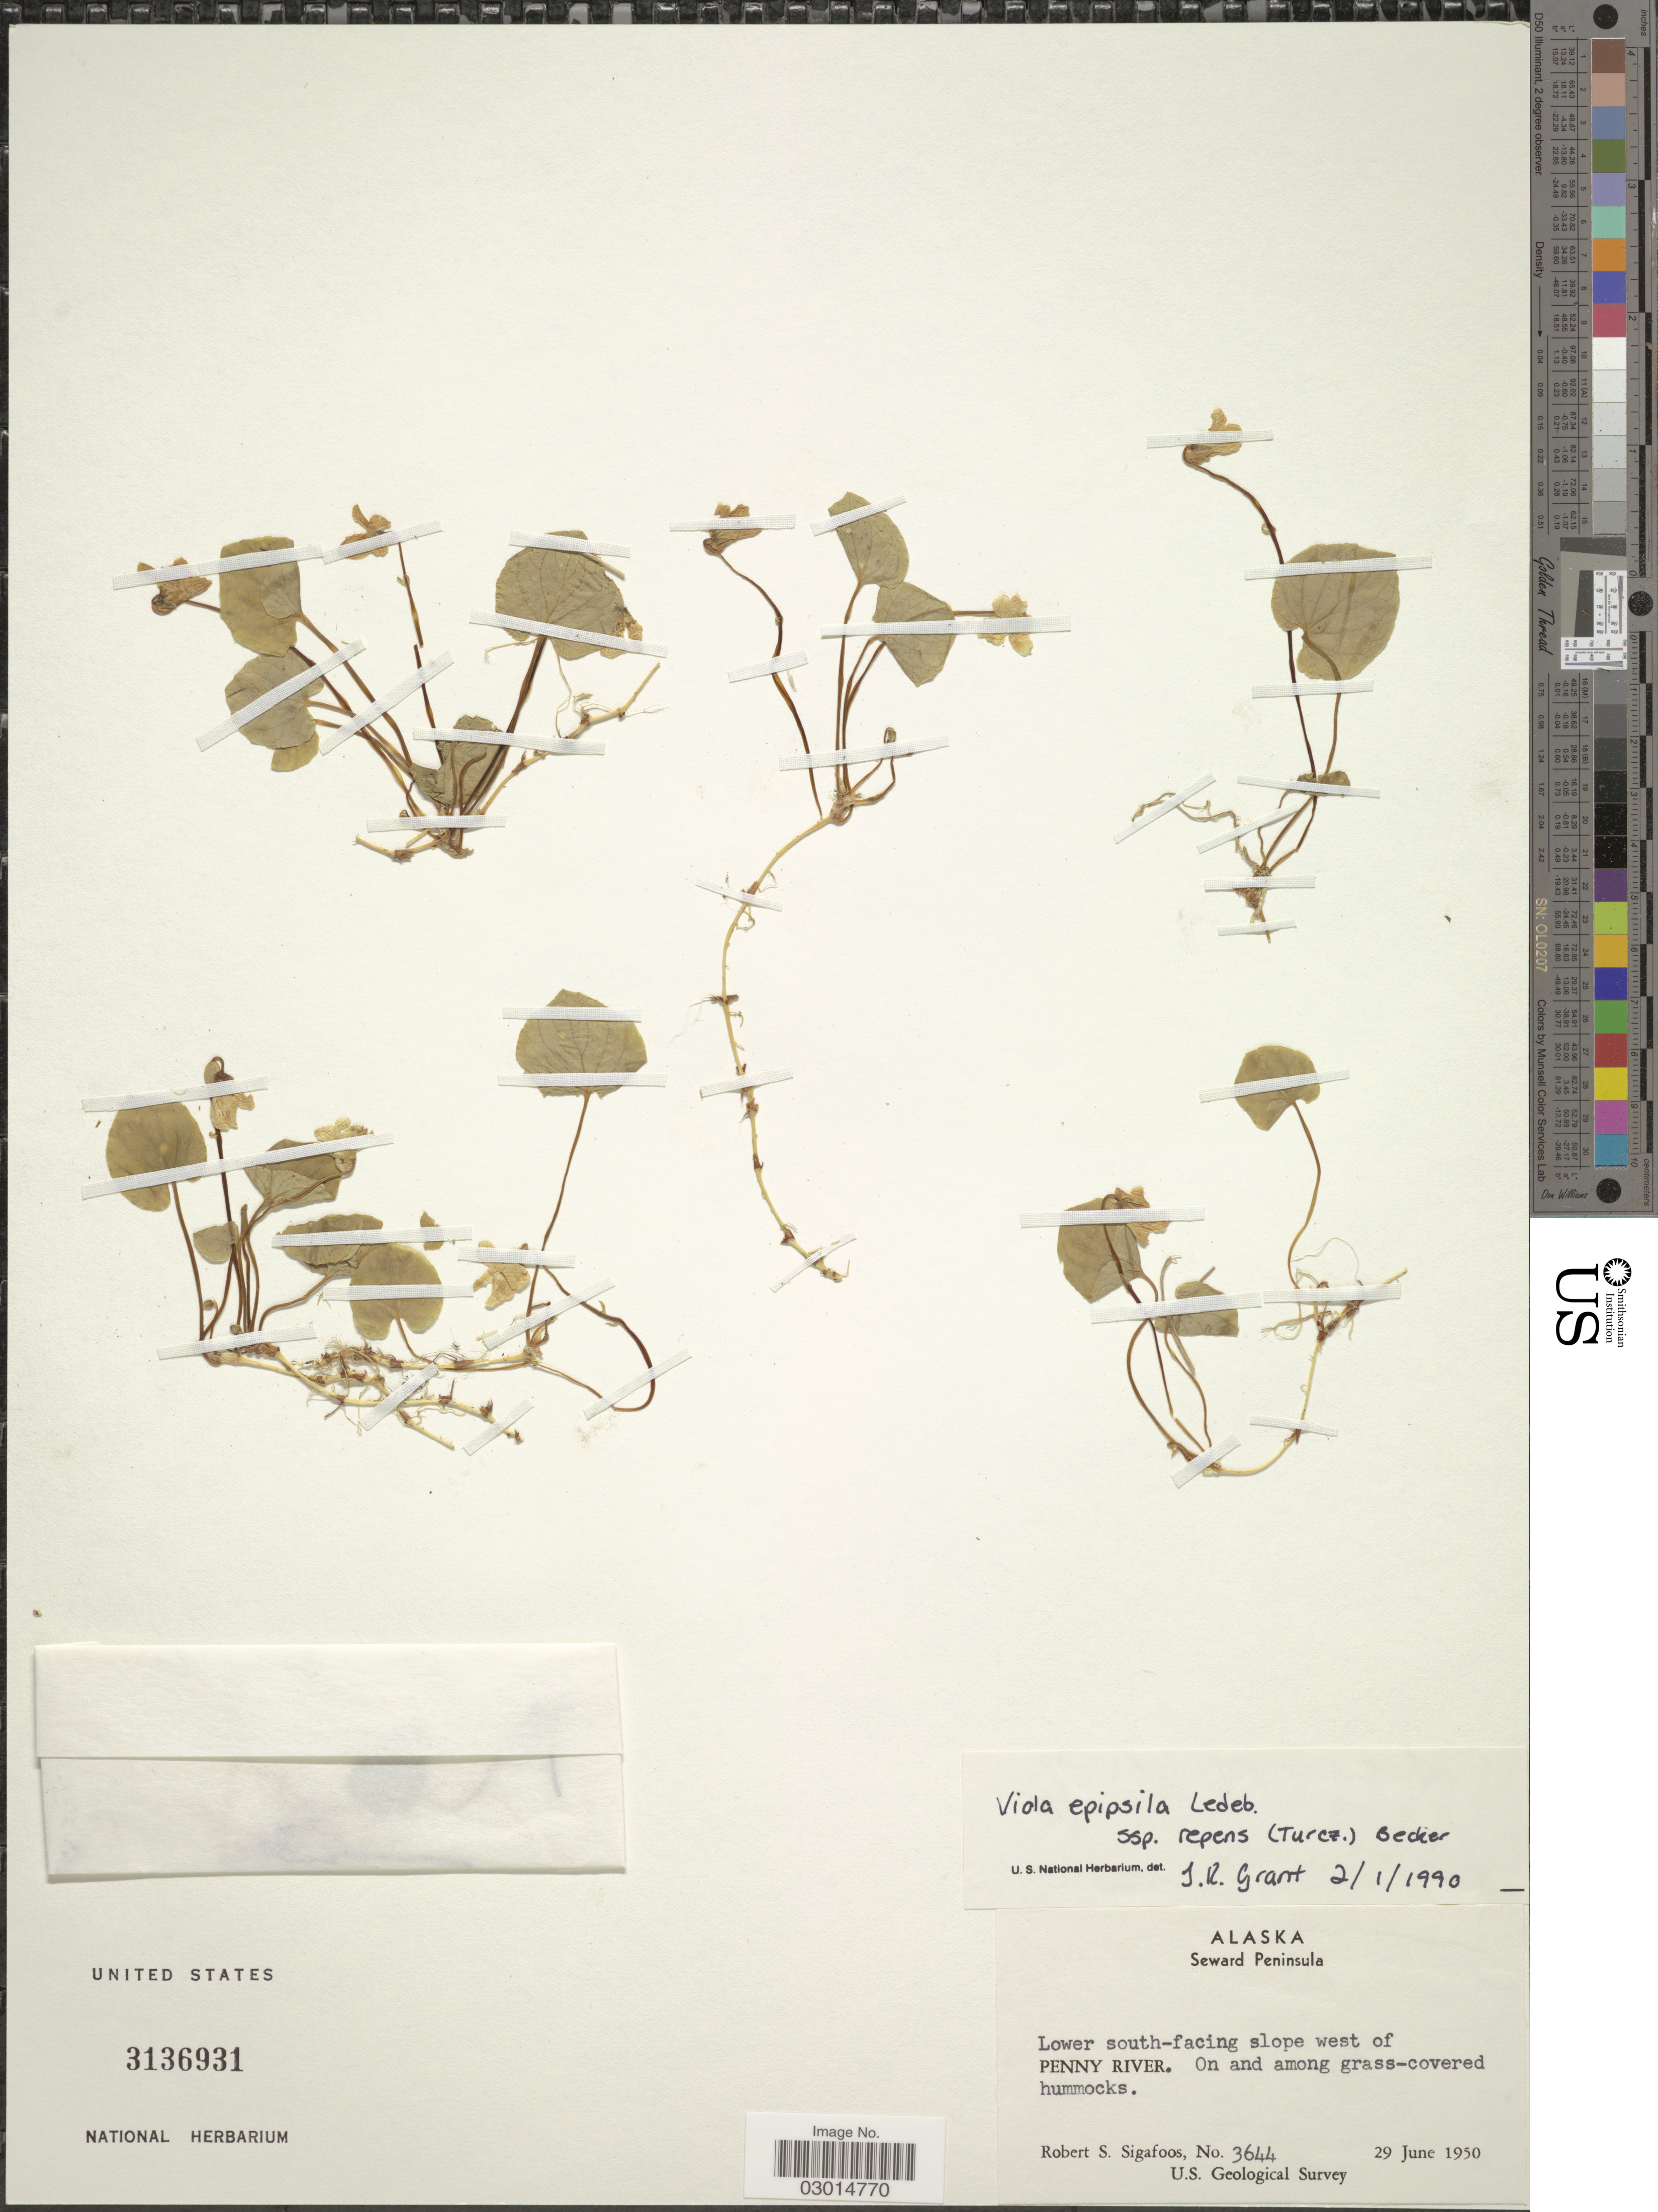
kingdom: Plantae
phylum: Tracheophyta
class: Magnoliopsida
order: Malpighiales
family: Violaceae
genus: Viola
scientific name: Viola epipsila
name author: Ledeb.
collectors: R. Sigafoos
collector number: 3644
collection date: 1950-06-29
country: United States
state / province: Alaska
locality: Seward Peninsula. Lower south-facing slope west of Penny River.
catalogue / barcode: US 3136931